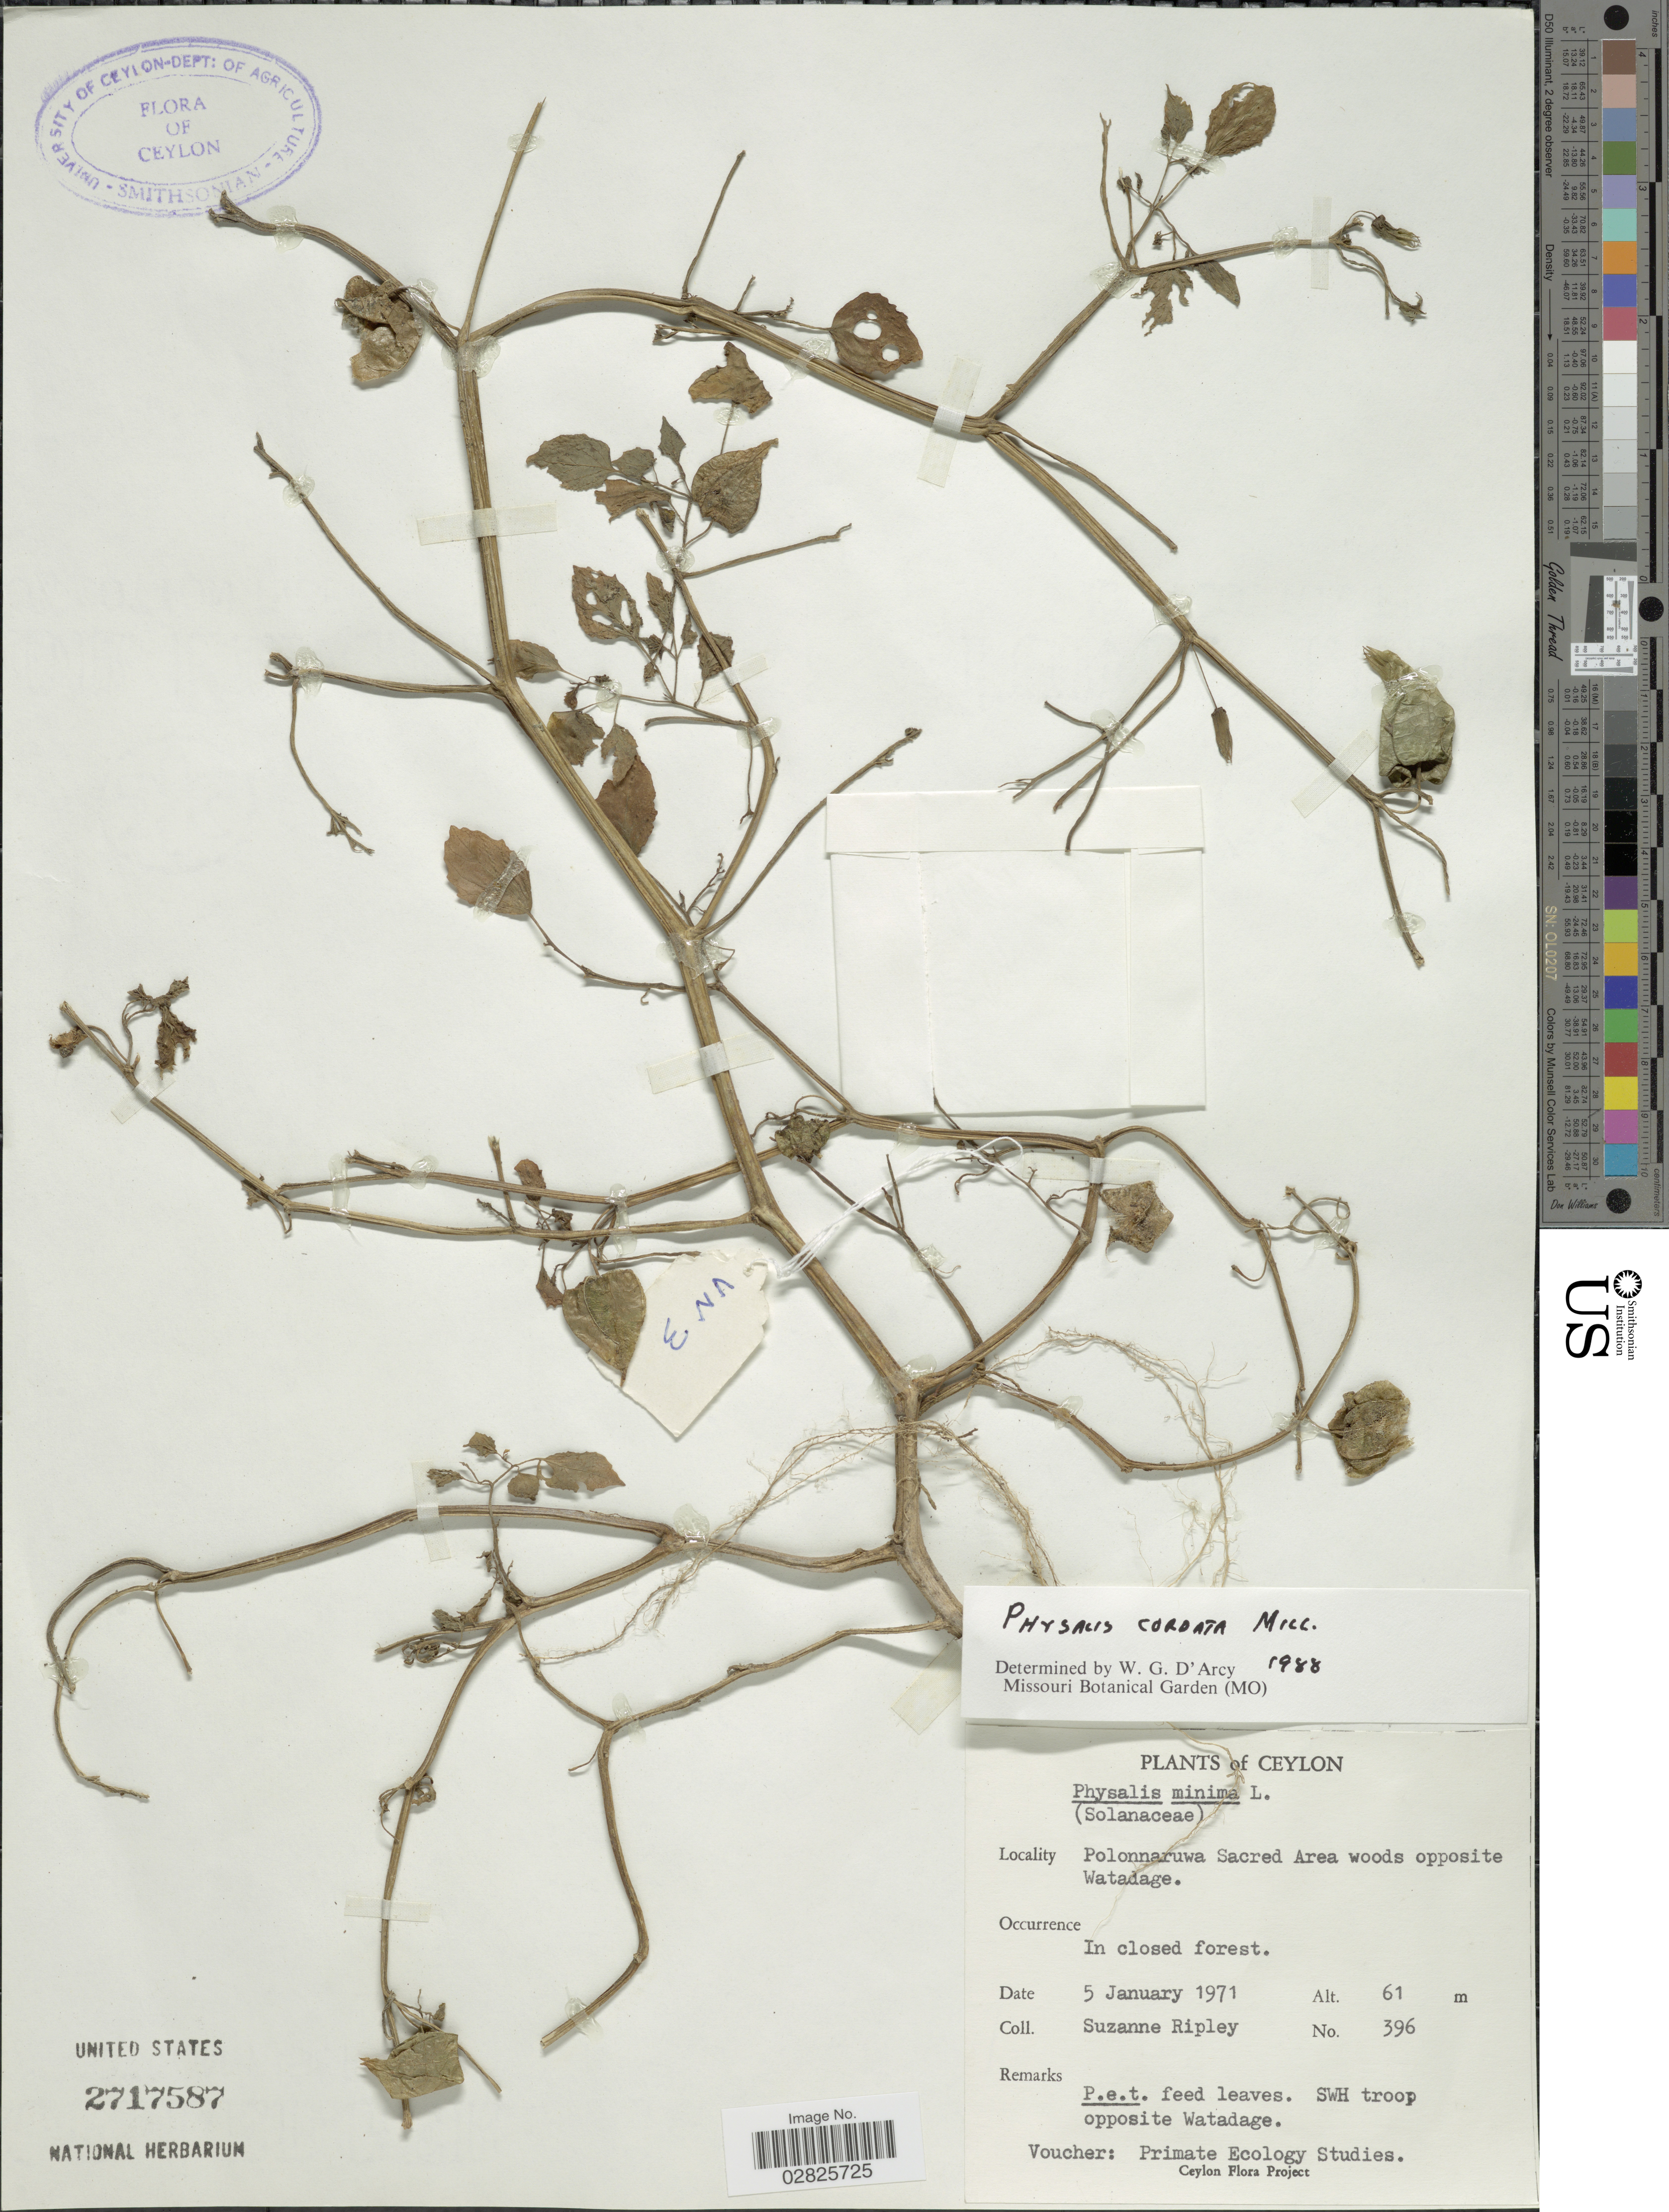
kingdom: Plantae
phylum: Tracheophyta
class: Magnoliopsida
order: Solanales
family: Solanaceae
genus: Physalis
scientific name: Physalis cordata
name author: Mill.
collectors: S. Ripley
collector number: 396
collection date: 1971-01-05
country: Sri Lanka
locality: Ceylon. Polonnaruwa Sacred Area woods opposite Watadage.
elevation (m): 61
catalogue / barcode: US 2717587